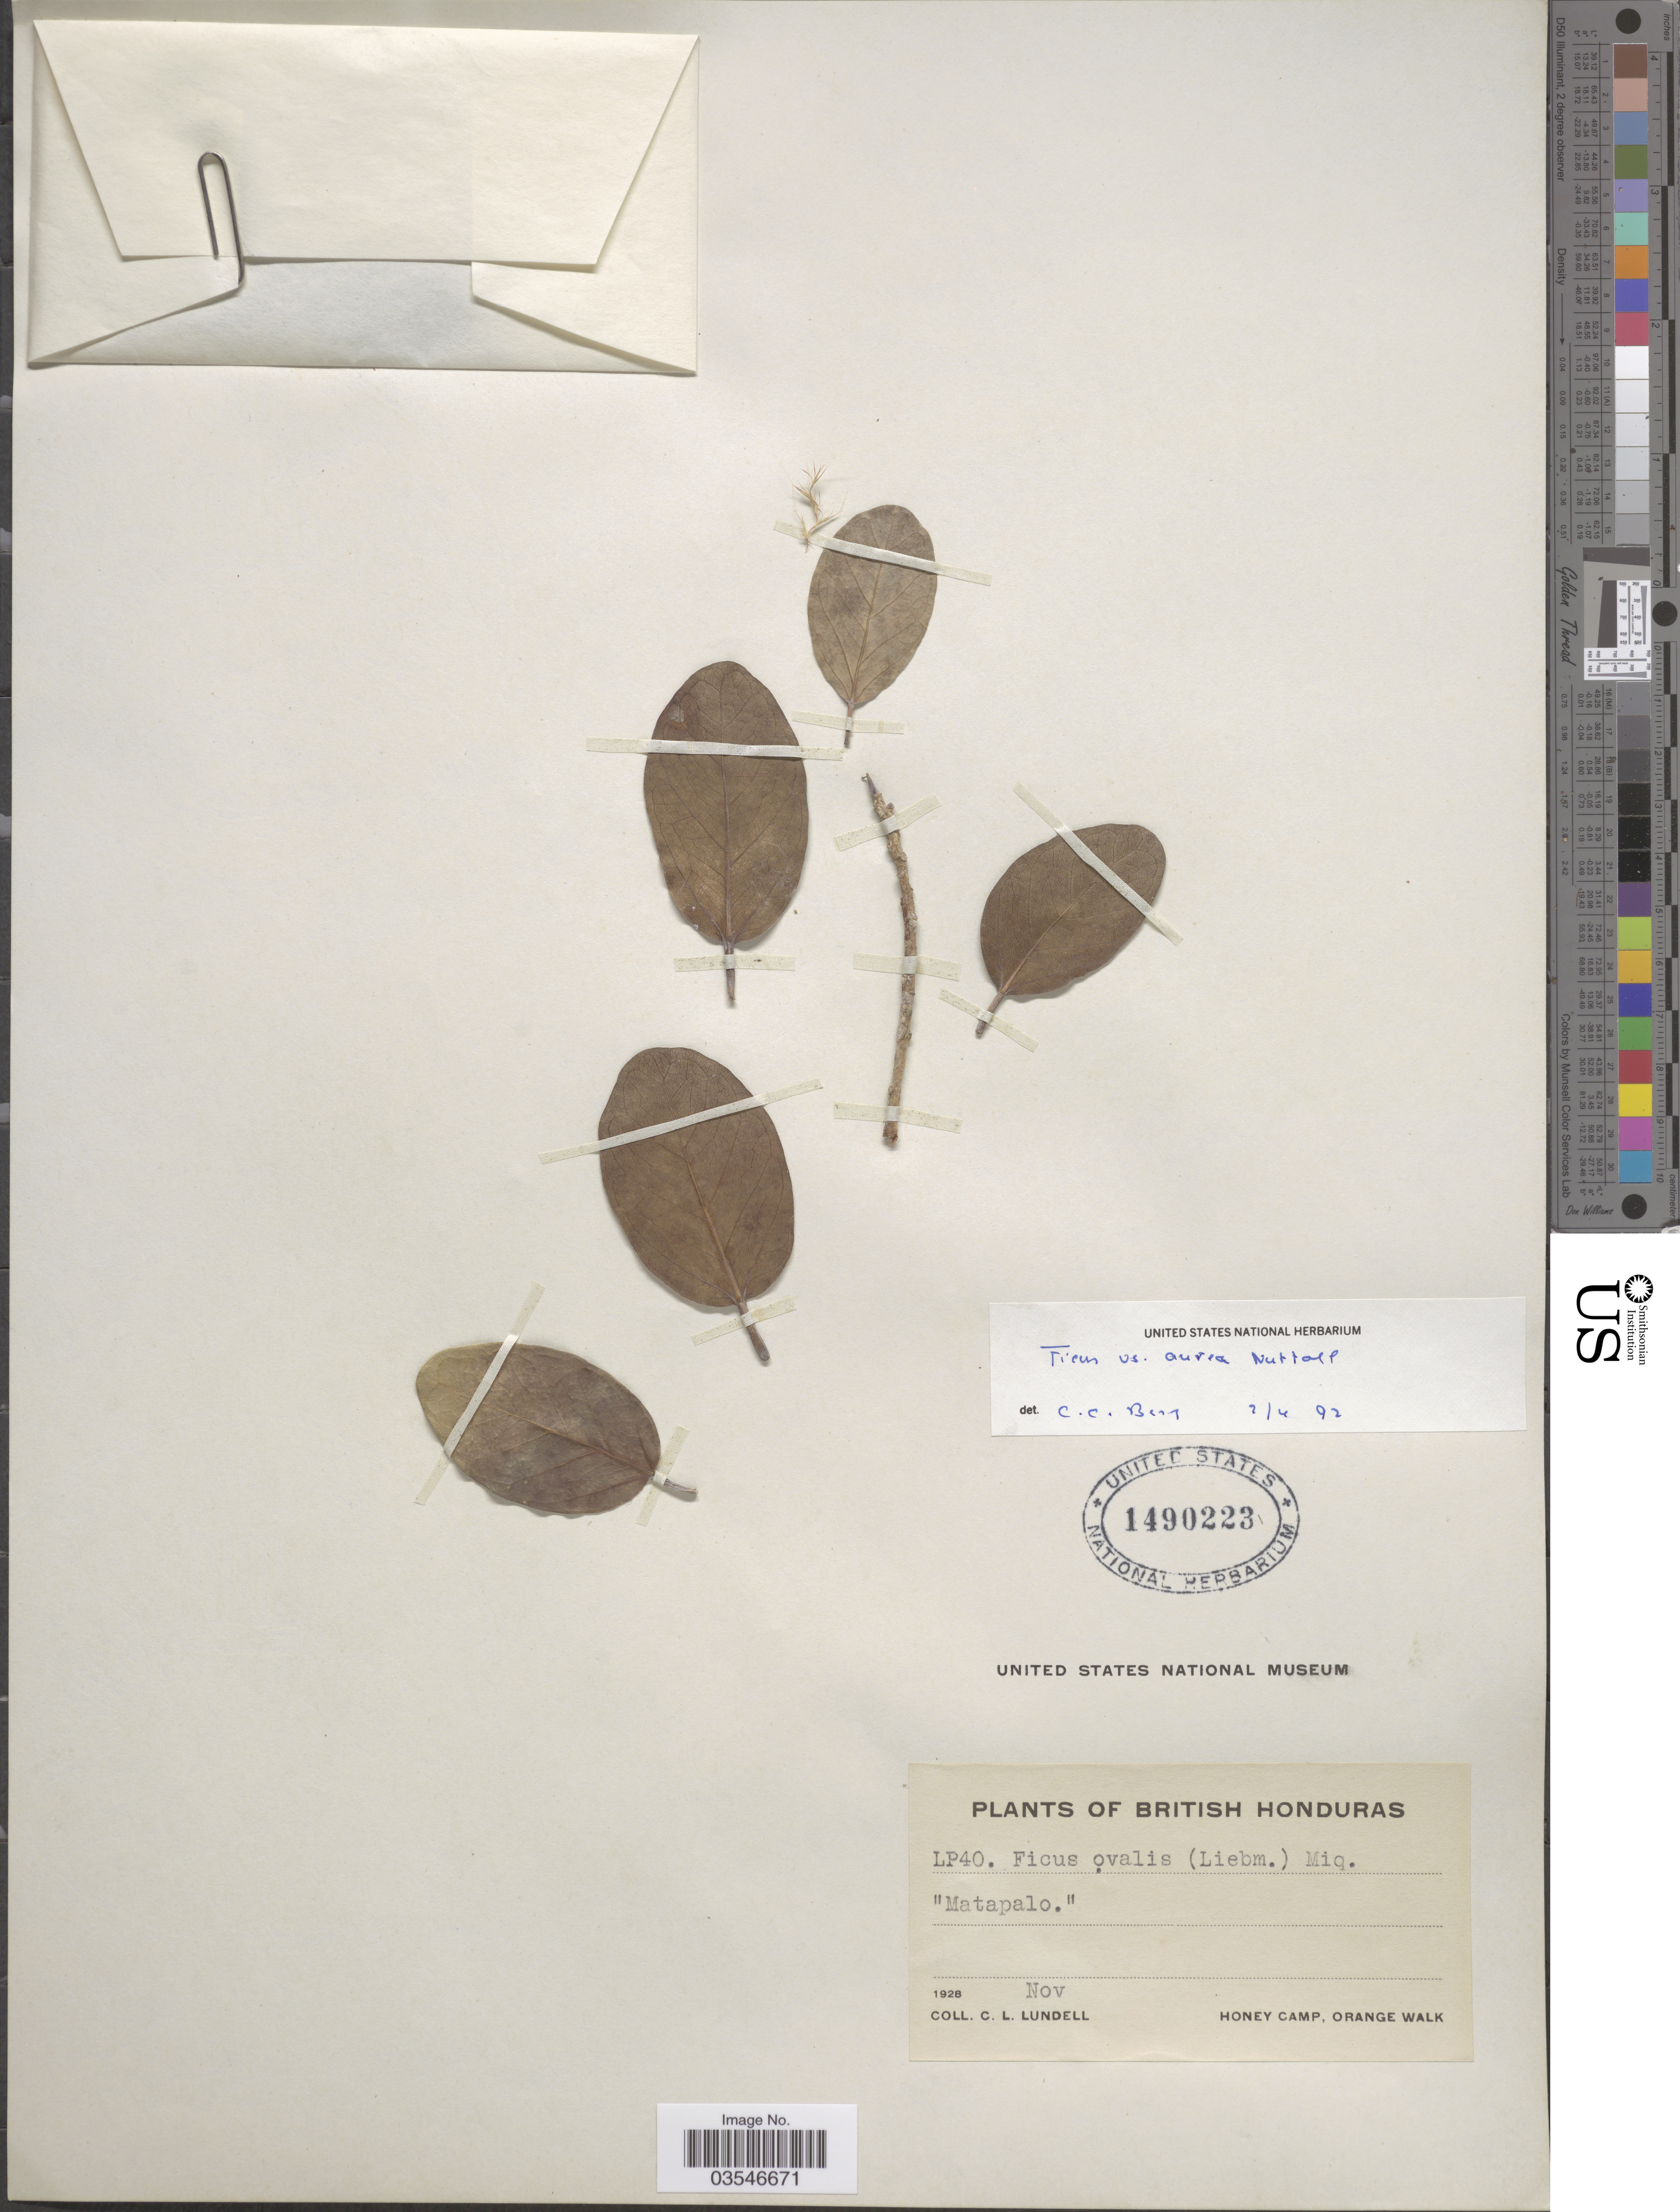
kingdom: Plantae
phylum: Tracheophyta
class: Magnoliopsida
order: Rosales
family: Moraceae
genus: Ficus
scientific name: Ficus aurea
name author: Nutt.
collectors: C. L. Lundell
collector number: LP40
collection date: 1928-11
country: Belize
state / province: Orange Walk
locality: British Honduras. Honey Camp.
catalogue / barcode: US 1490223